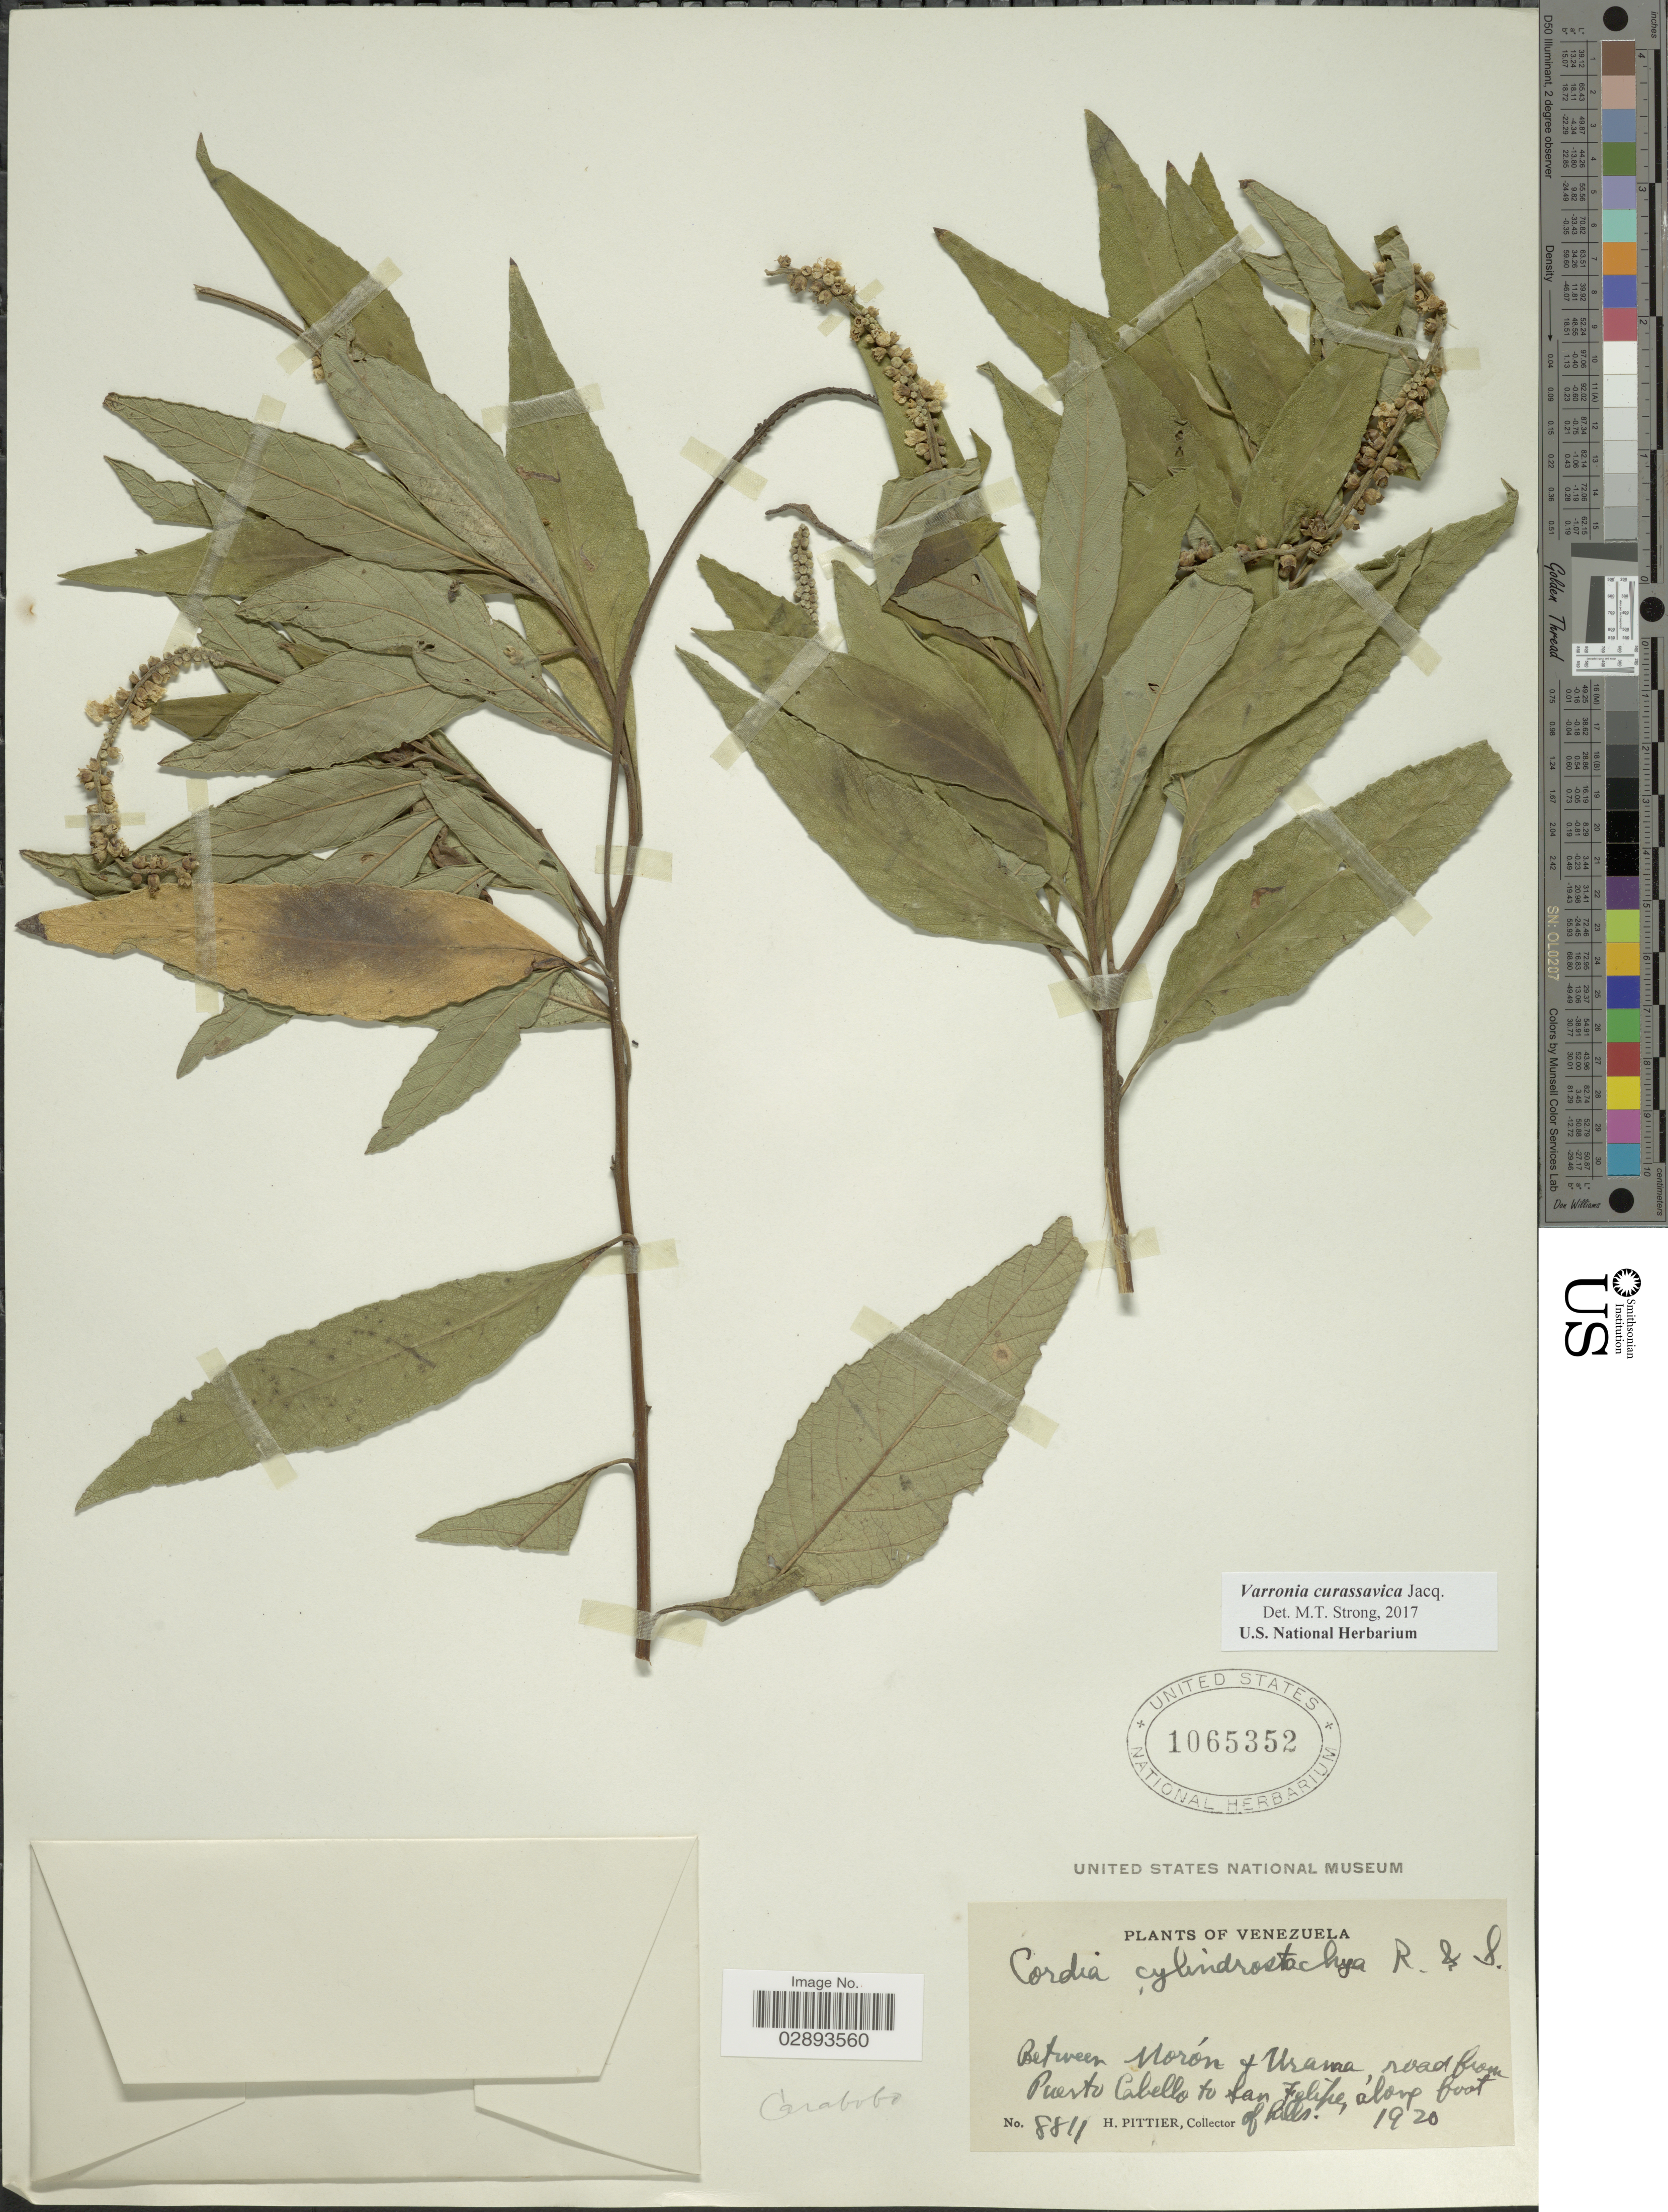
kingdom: Plantae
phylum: Tracheophyta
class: Magnoliopsida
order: Boraginales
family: Cordiaceae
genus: Varronia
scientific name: Varronia curassavica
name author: Jacq.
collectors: H. F. Pittier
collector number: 8811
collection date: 1920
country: Venezuela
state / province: Carabobo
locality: Carabobo, between Morón of Urama, road from Puerto Cabello to San Felipe, along of hills.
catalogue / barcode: US 1065352